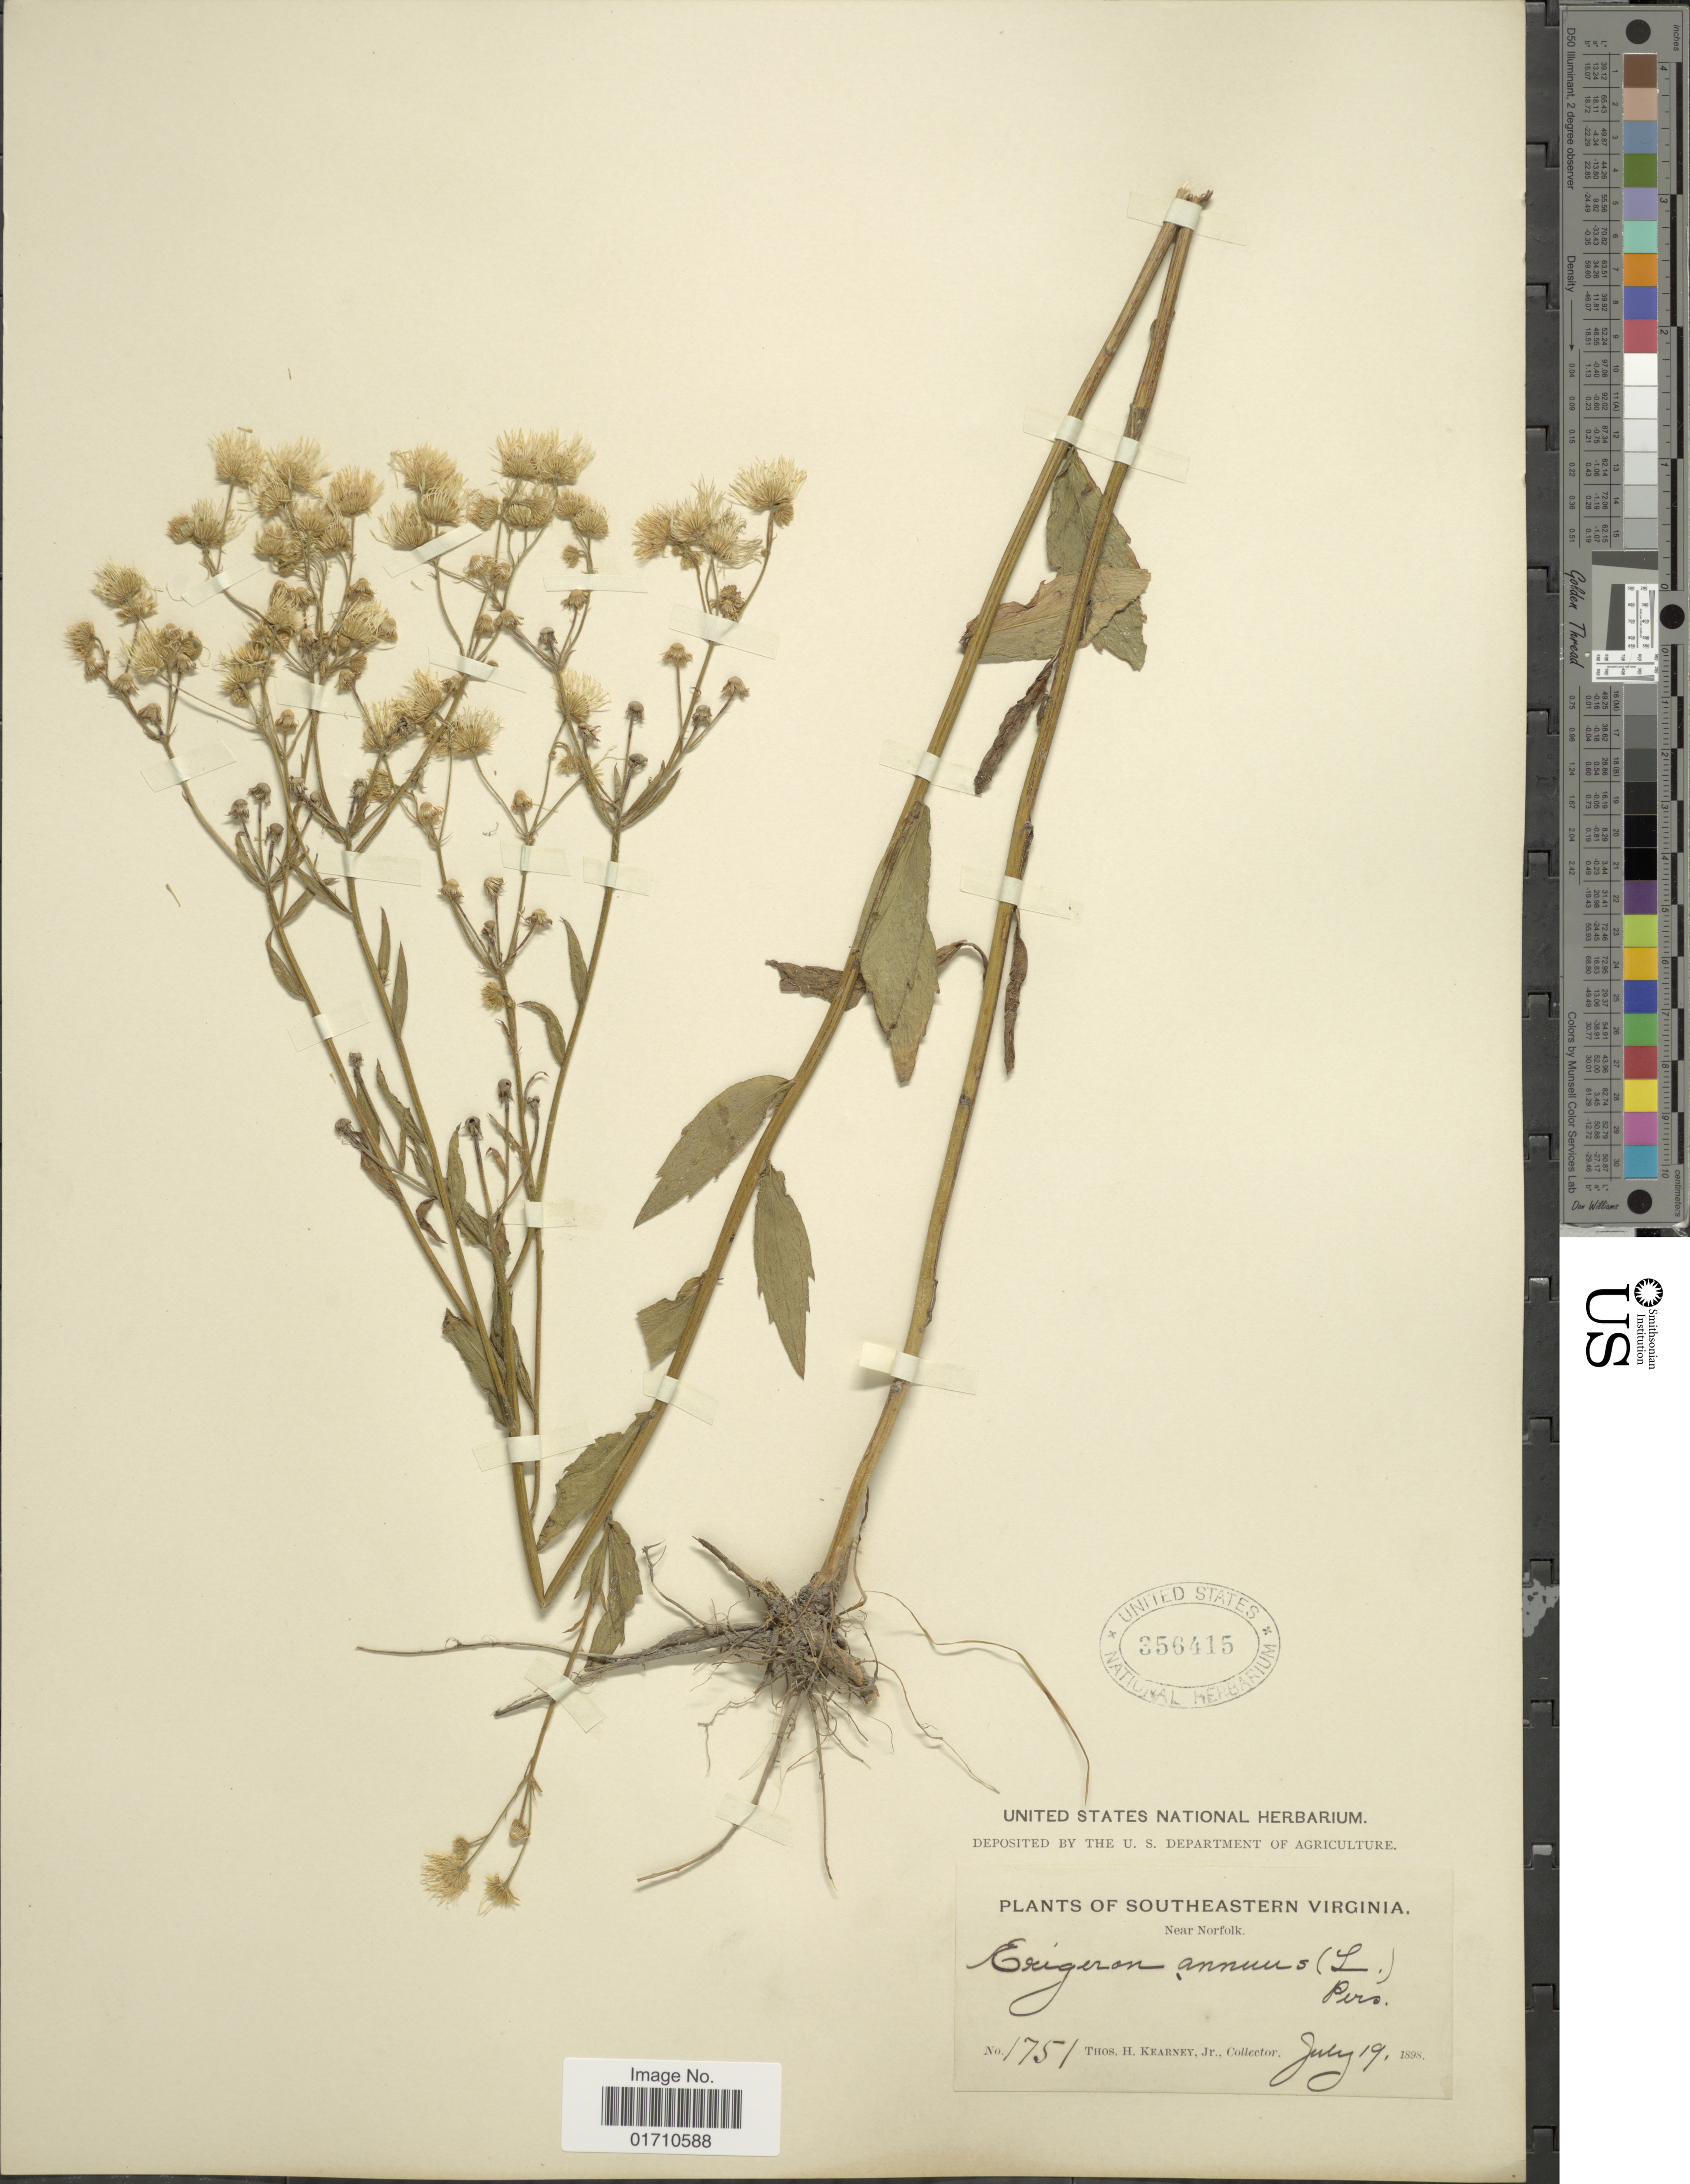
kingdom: Plantae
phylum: Tracheophyta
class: Magnoliopsida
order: Asterales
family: Asteraceae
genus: Erigeron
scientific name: Erigeron annuus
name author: (L.) Pers.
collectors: T. H. Kearney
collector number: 1751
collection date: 1898-07-19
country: United States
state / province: Virginia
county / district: City of Norfolk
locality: Southeastern Virginia, Near Norfolk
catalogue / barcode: US 356415